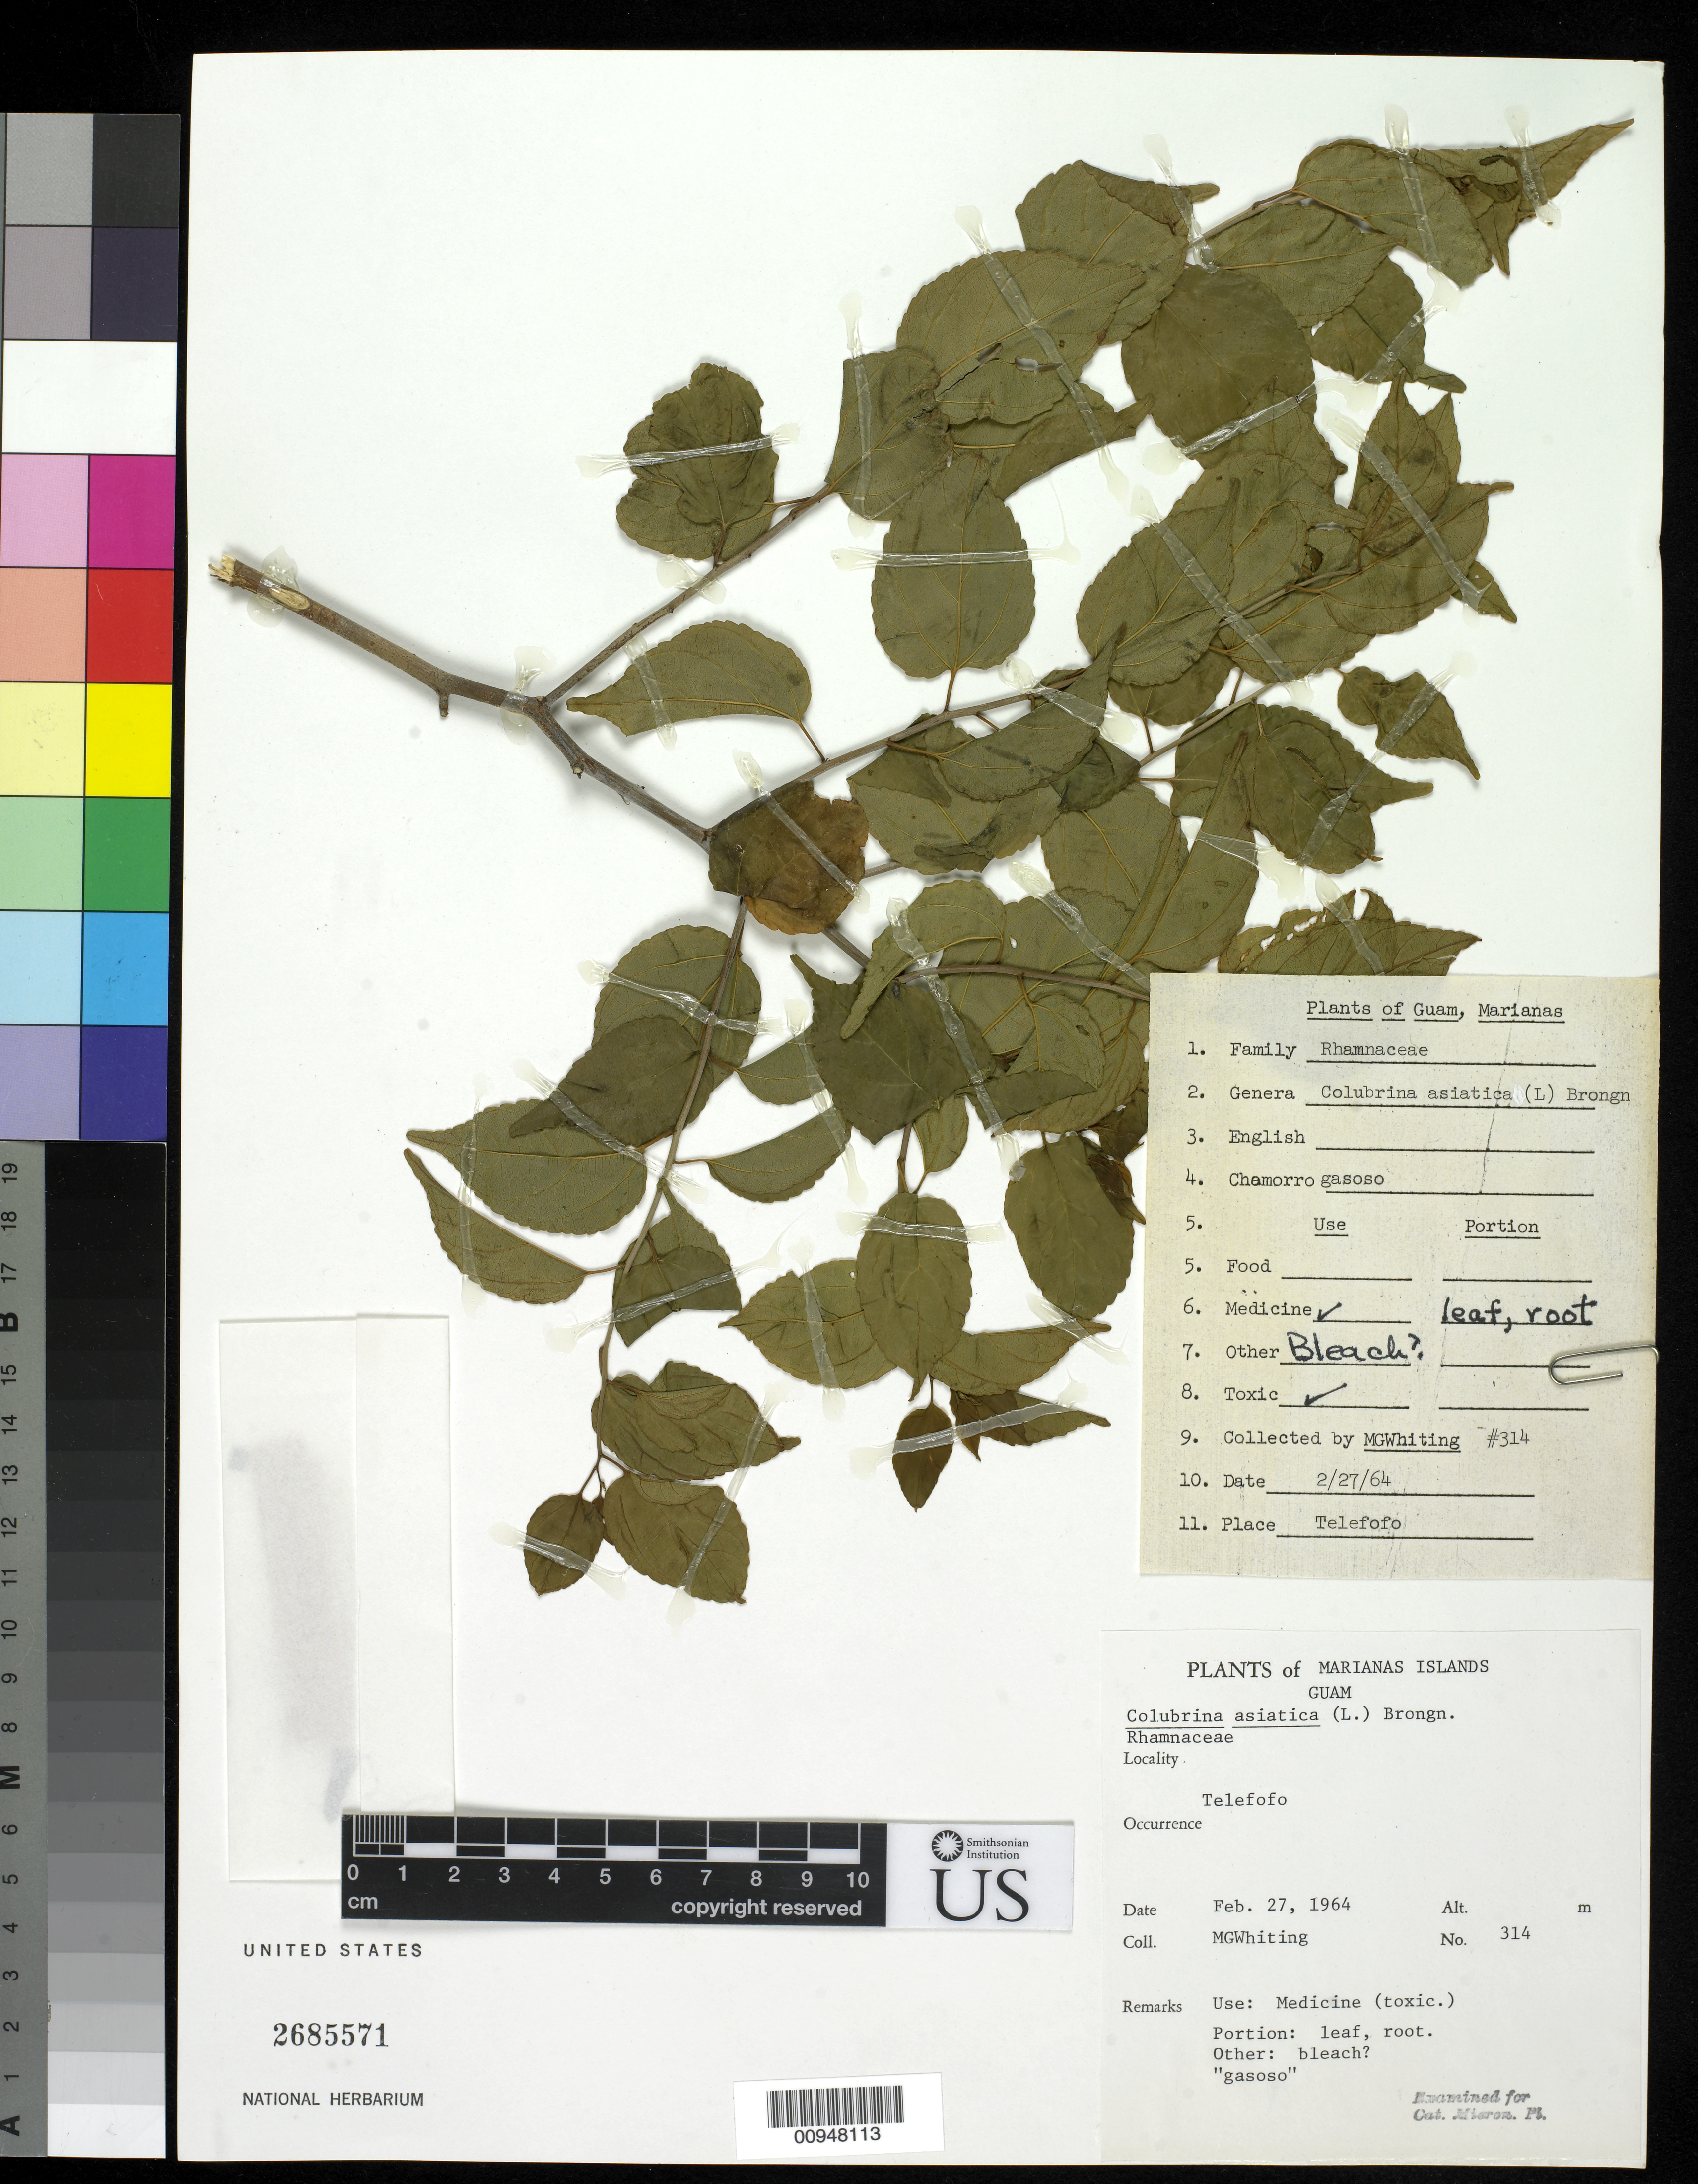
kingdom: Plantae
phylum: Tracheophyta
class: Magnoliopsida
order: Rosales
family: Rhamnaceae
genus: Colubrina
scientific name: Colubrina asiatica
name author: (L.) Brongn.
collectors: M. Whiting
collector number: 314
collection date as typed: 27 Feb 1964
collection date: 1964-02-27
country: Guam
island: Guam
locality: Telefofo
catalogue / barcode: US 2685571